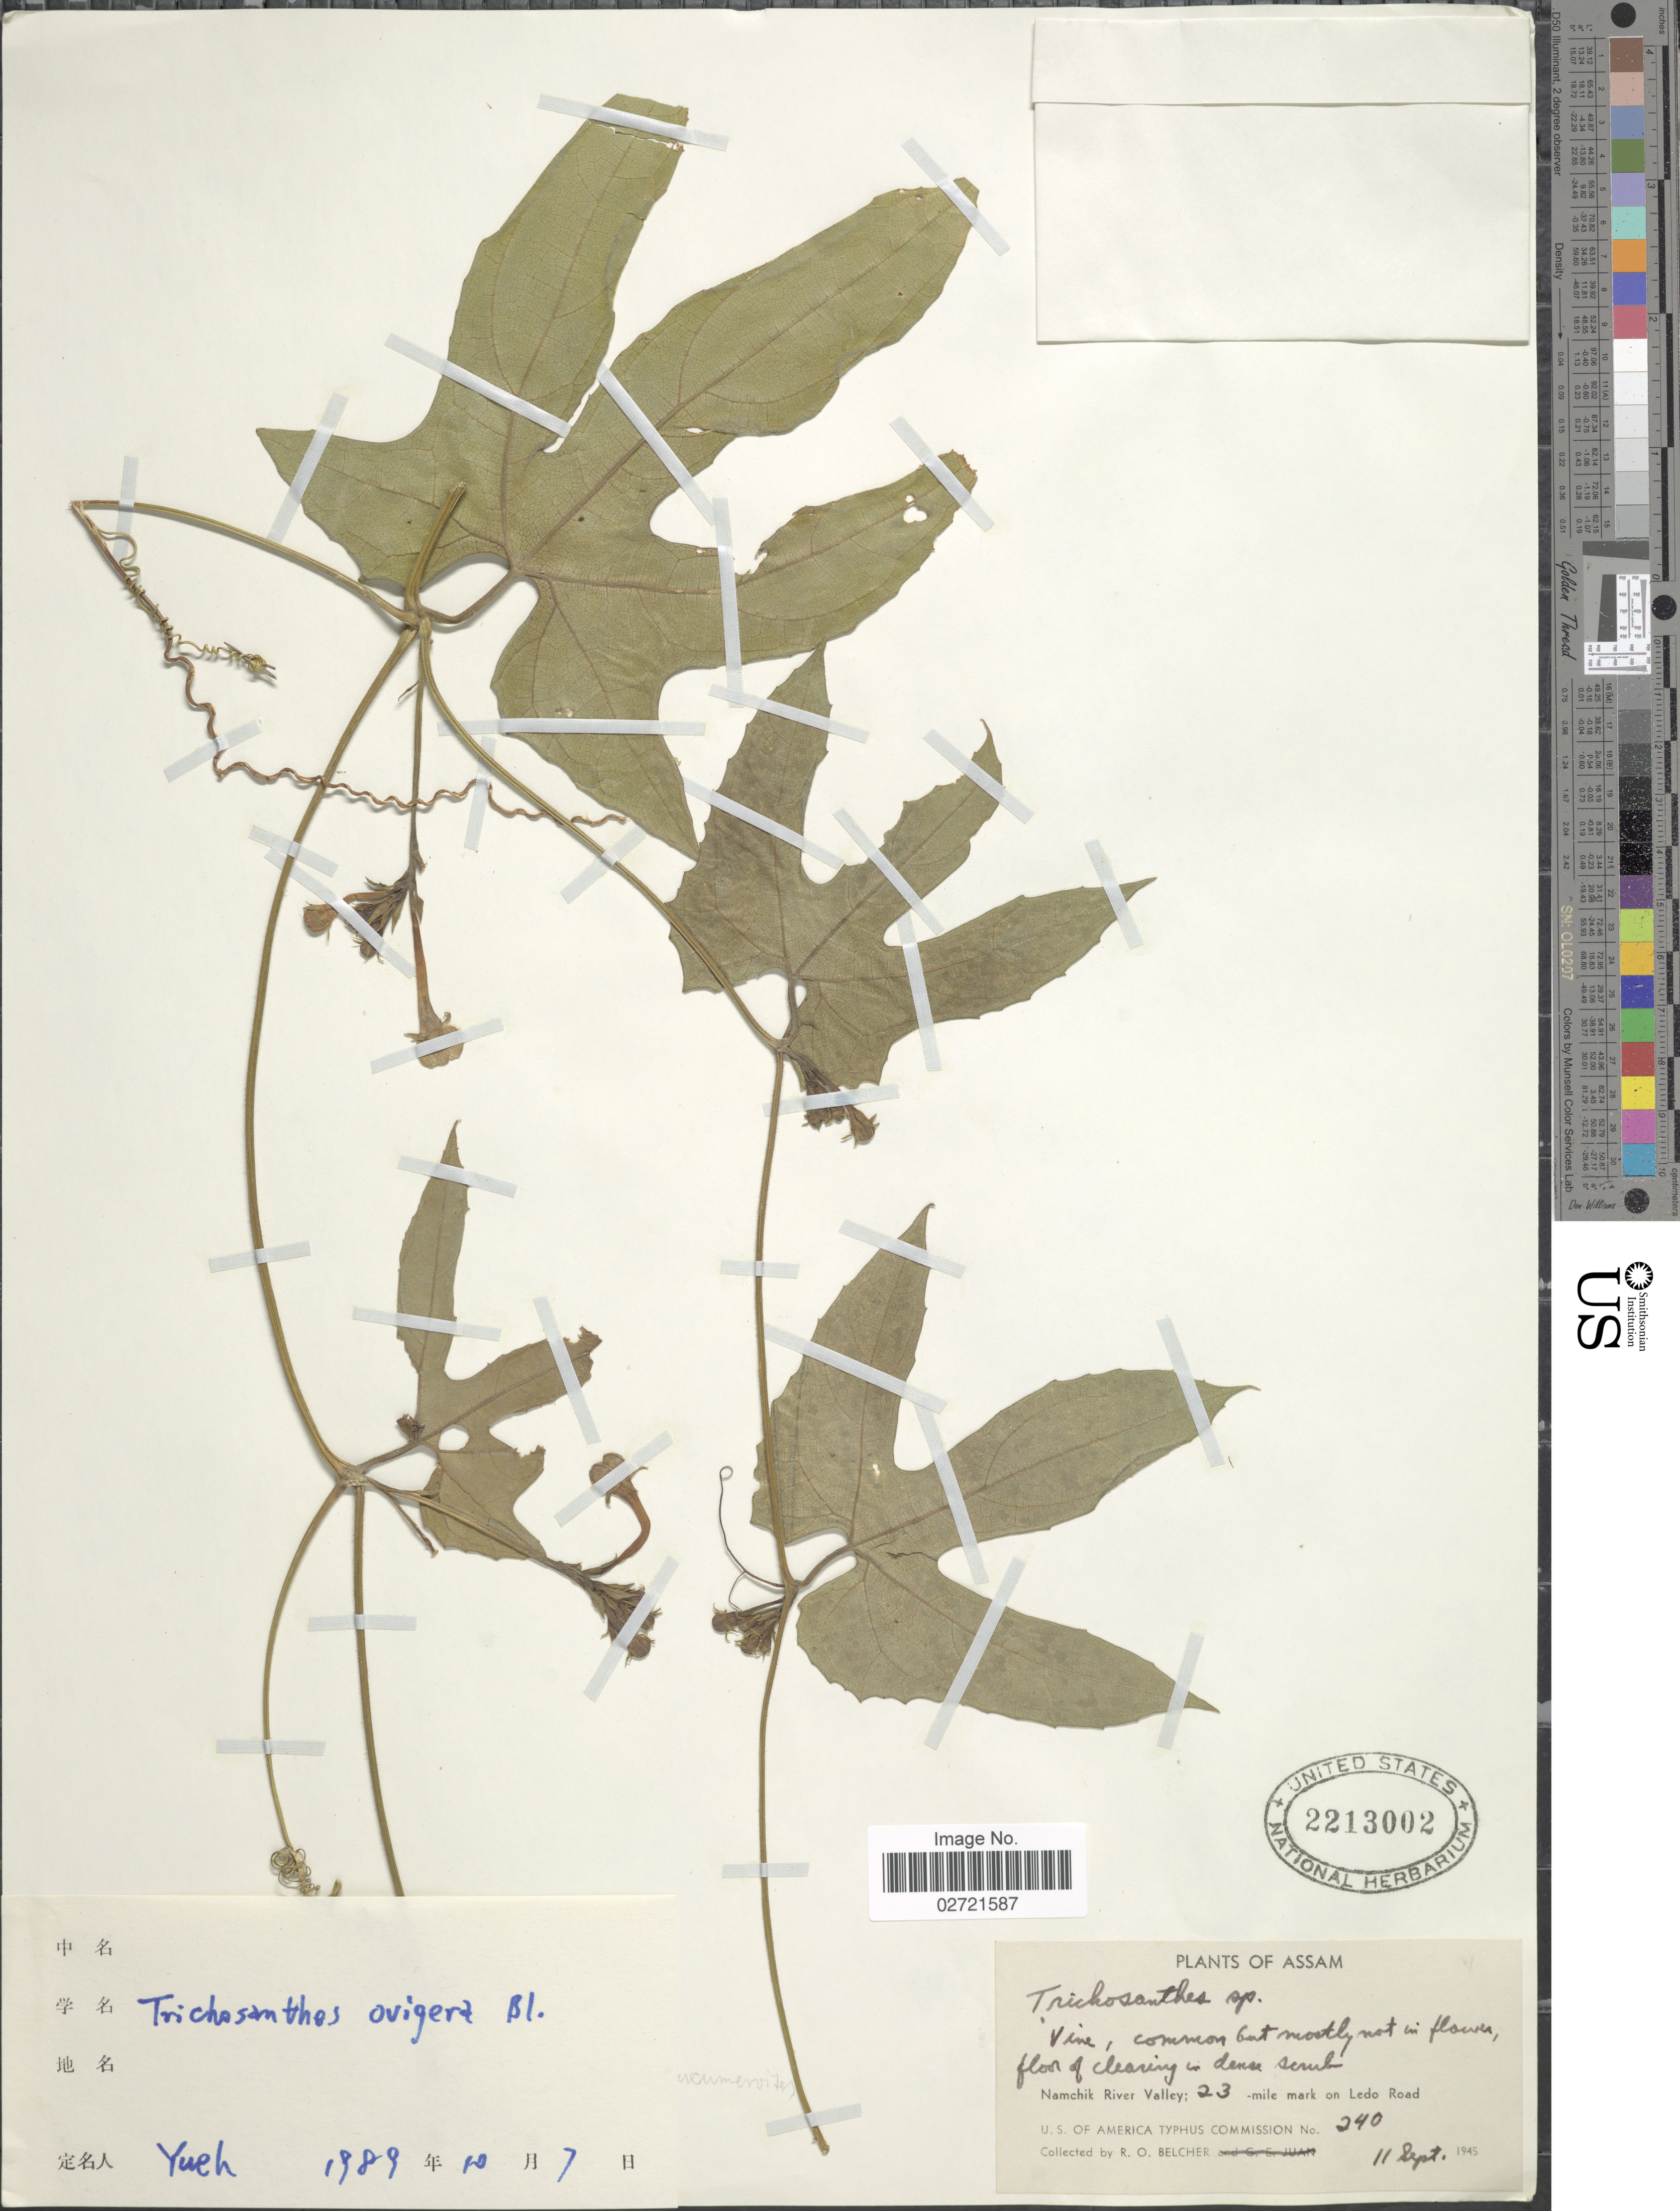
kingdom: Plantae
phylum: Tracheophyta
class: Magnoliopsida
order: Cucurbitales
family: Cucurbitaceae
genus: Trichosanthes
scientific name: Trichosanthes ovigera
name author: Blume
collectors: R. Belcher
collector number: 240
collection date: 1945-09-11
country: India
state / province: Assam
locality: Assam, Namchik River Valley: 23 mile mark on Ledo Road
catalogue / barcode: US 2213002